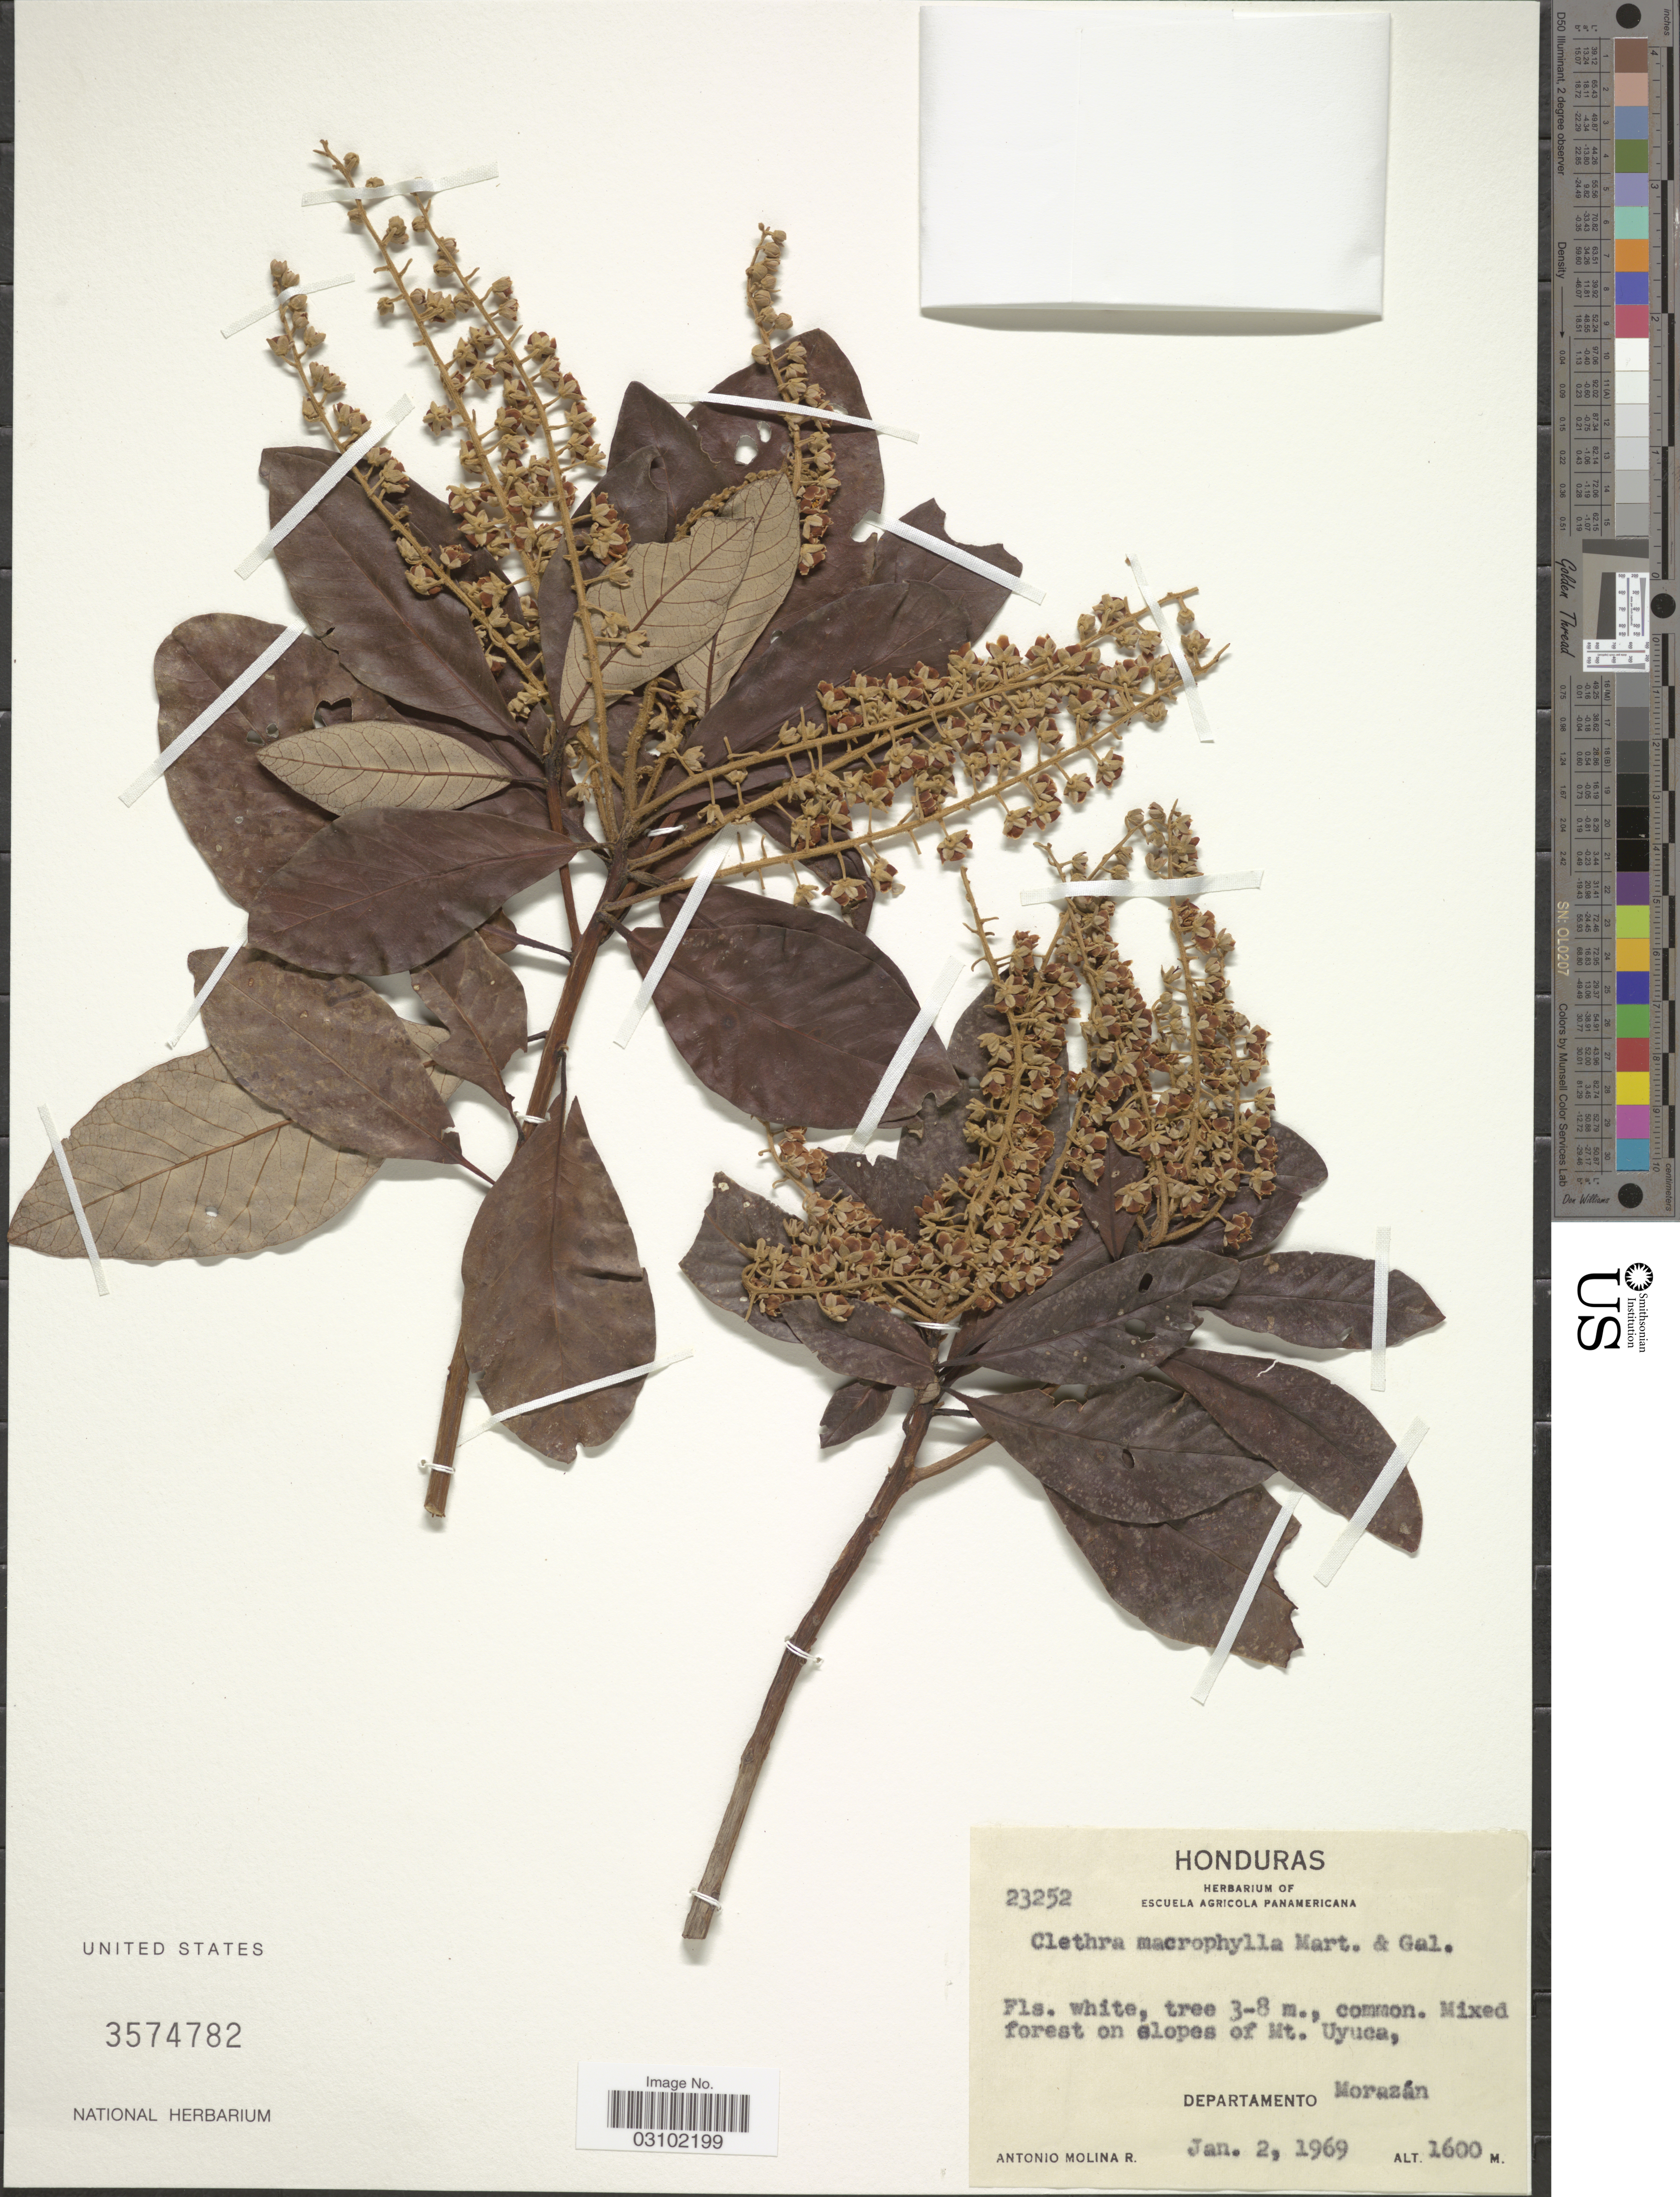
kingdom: Plantae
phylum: Tracheophyta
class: Magnoliopsida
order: Fabales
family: Fabaceae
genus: Pentaclethra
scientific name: Pentaclethra macrophylla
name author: Benth.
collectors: A. Molina R.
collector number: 23252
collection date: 1969-01-02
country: Honduras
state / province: Fco. Morazán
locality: Mixed forest on elopes of Mt. Uyuca, Departamento Morazán.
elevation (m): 1600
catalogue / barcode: US 3574782